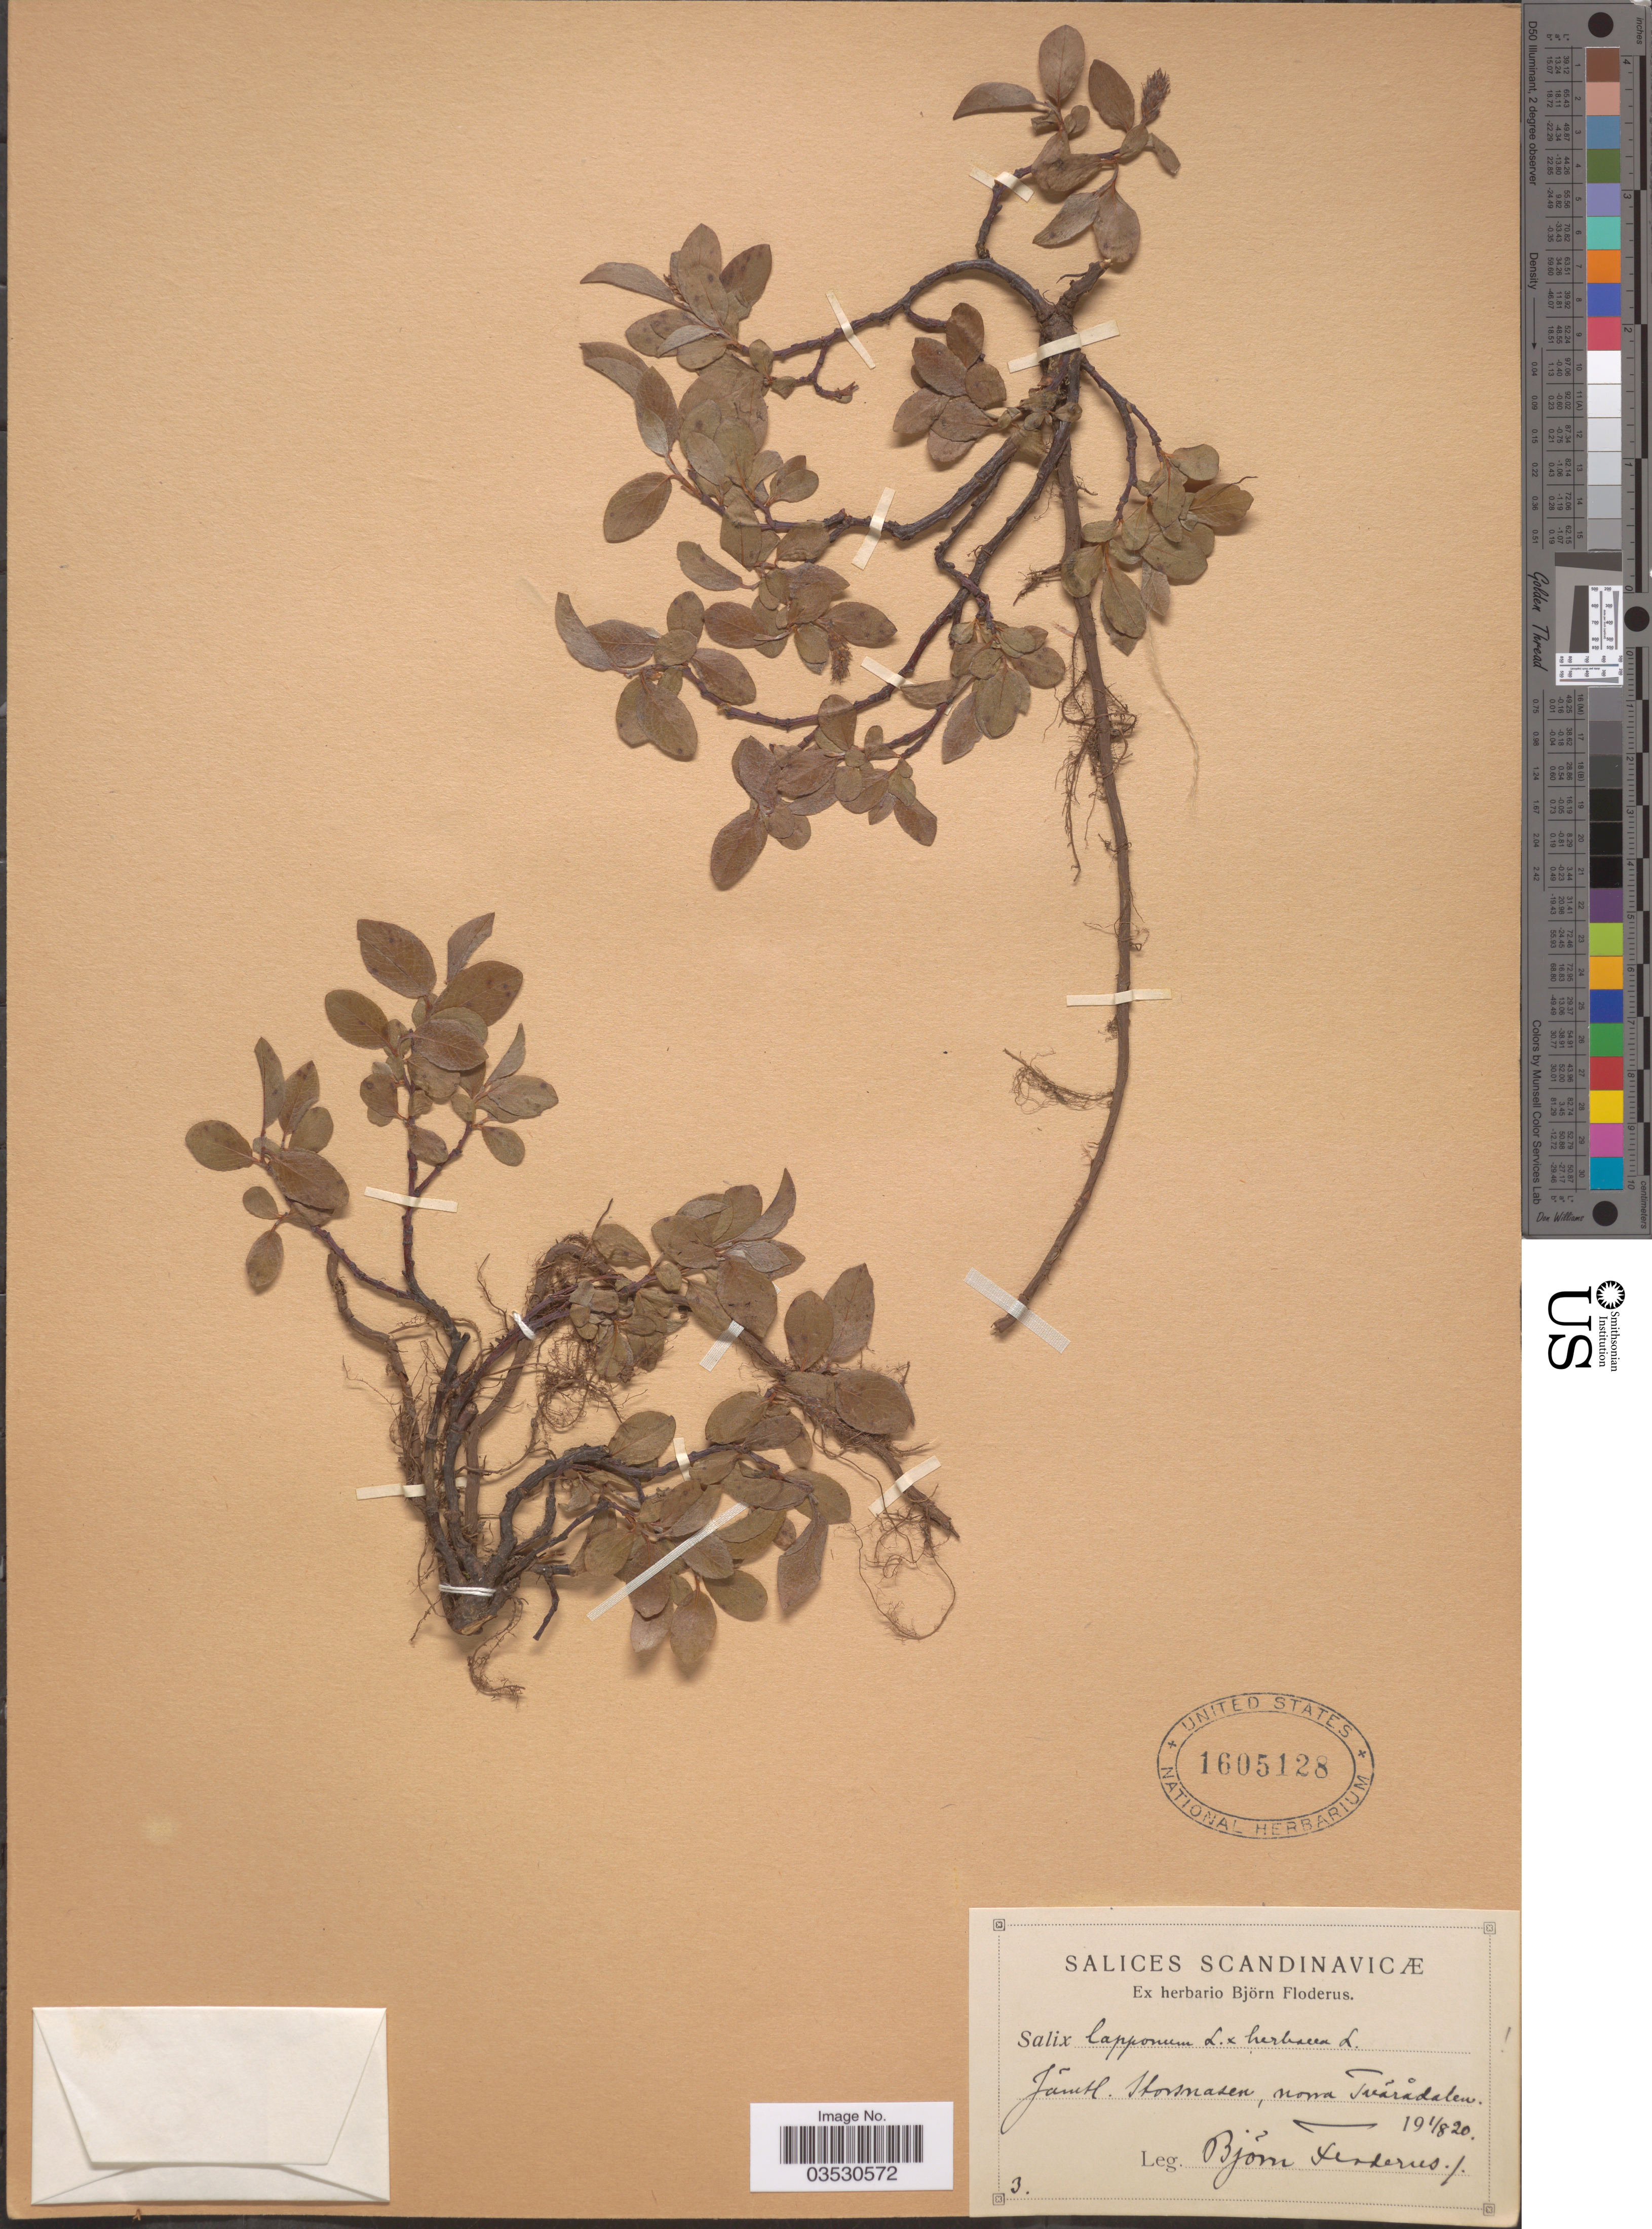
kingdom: Plantae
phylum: Tracheophyta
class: Magnoliopsida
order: Malpighiales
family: Salicaceae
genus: Salix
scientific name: Salix herbacea x S. lapponum L.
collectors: B. G. O. Floderus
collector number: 3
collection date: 1920-08-01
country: Sweden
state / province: Jämtland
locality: Scandinavicæ. Jãmtl. Horsnasen, nona [interpreted] Tvãrådalen.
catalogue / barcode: US 1605128